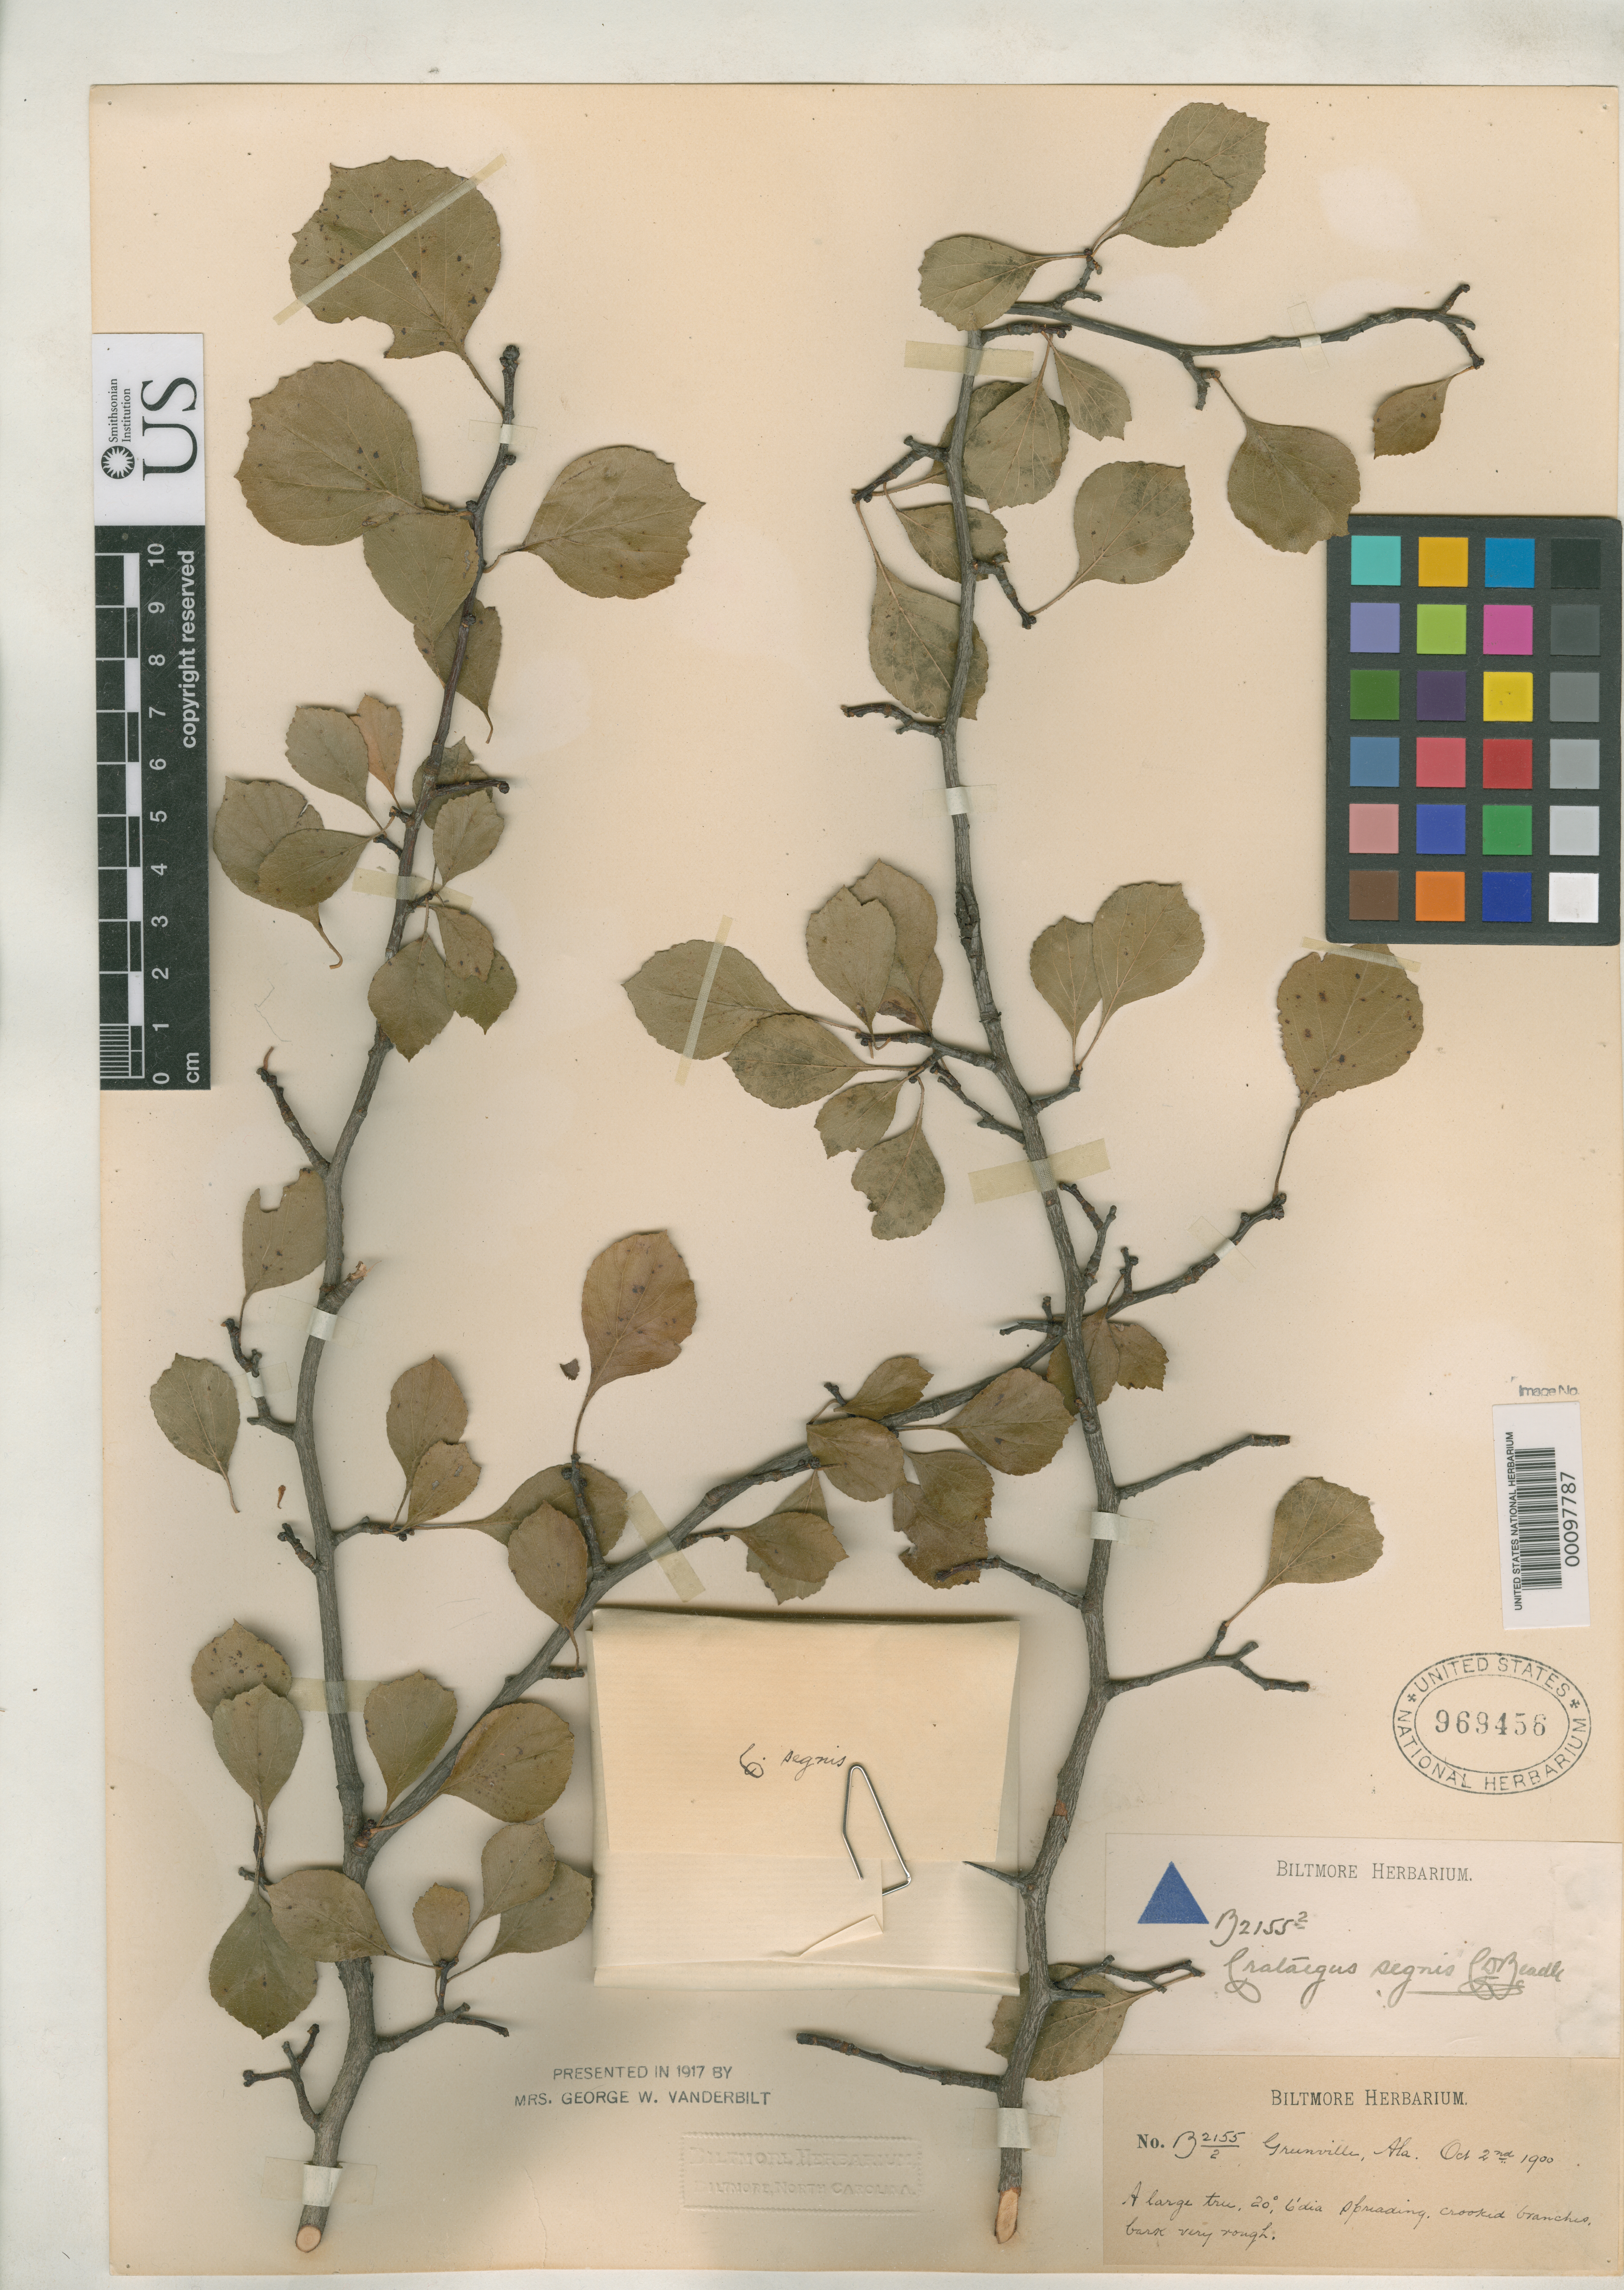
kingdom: Plantae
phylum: Tracheophyta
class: Magnoliopsida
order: Rosales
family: Rosaceae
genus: Crataegus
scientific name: Crataegus segnis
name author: Beadle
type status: Syntype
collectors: ex herb. Biltmore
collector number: B 2155/2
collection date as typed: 2 Oct 1900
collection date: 1900-10-02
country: United States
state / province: Alabama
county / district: Butler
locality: Adjacent to Greenville.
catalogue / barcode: US 969456